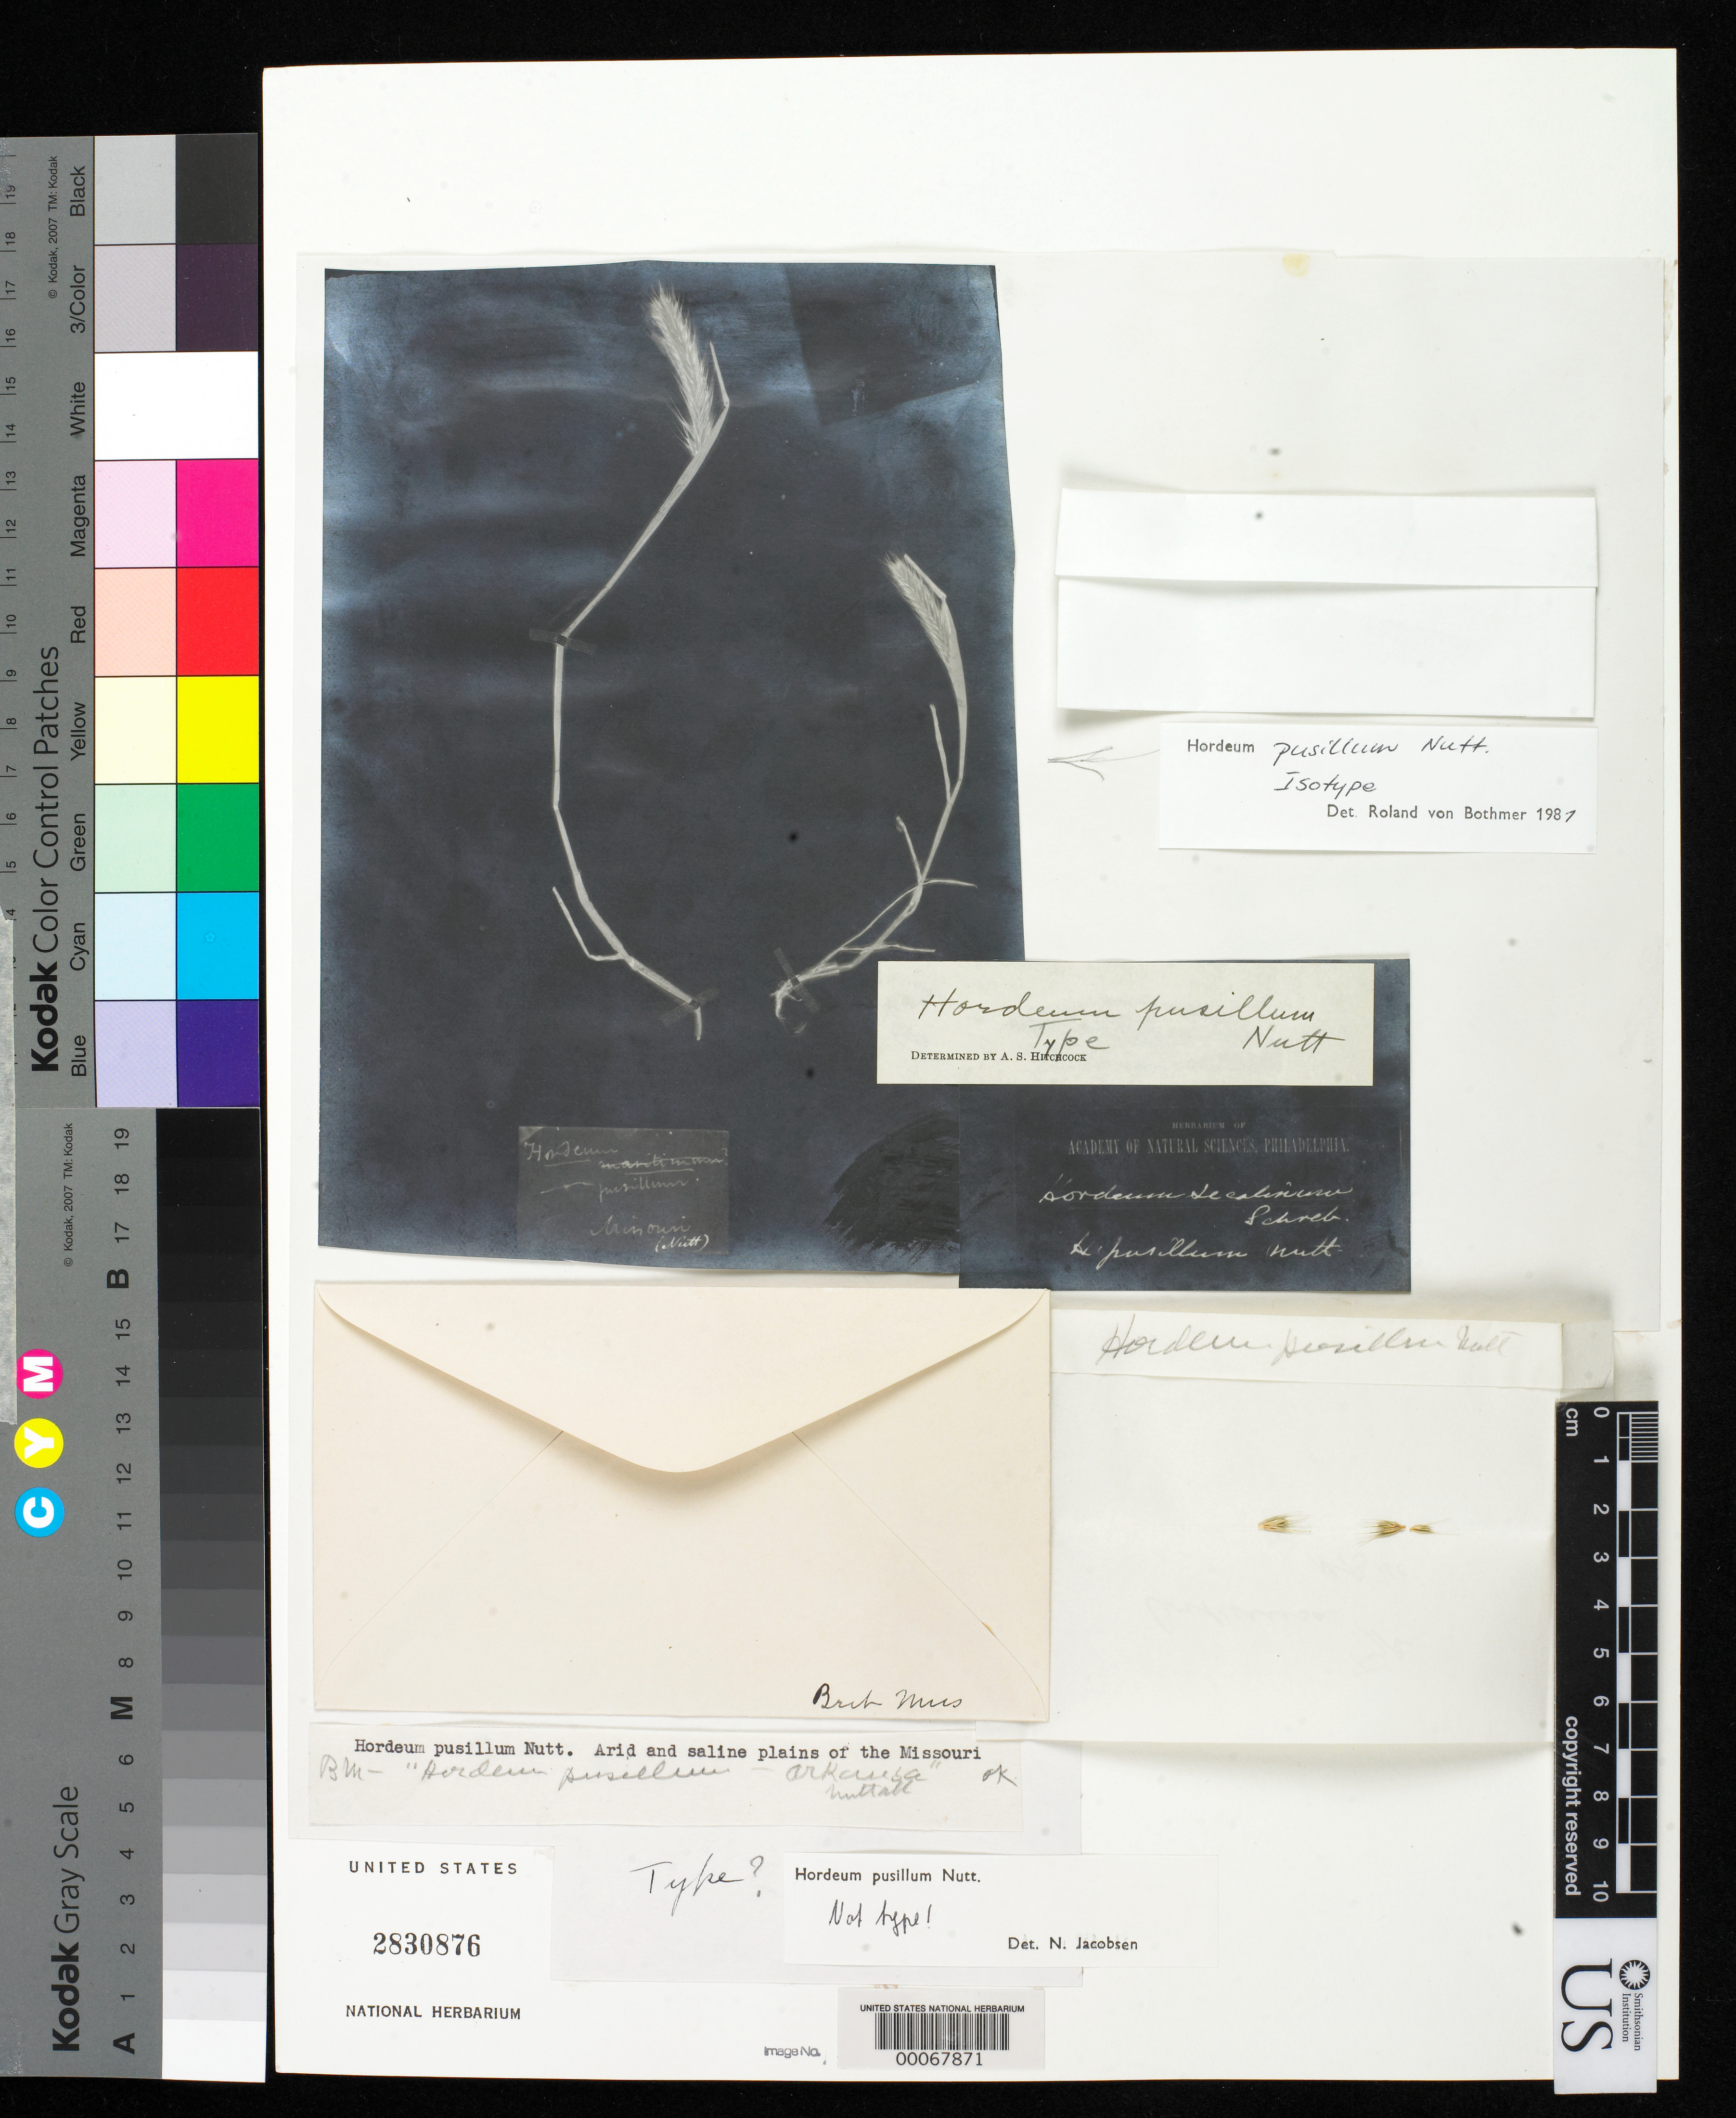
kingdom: Plantae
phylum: Tracheophyta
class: Liliopsida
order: Poales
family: Poaceae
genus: Hordeum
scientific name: Hordeum pusillum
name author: Nutt.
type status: Type Fragment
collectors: T. Nuttall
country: United States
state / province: Missouri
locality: Plains of the Missouri River.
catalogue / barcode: US 2830876